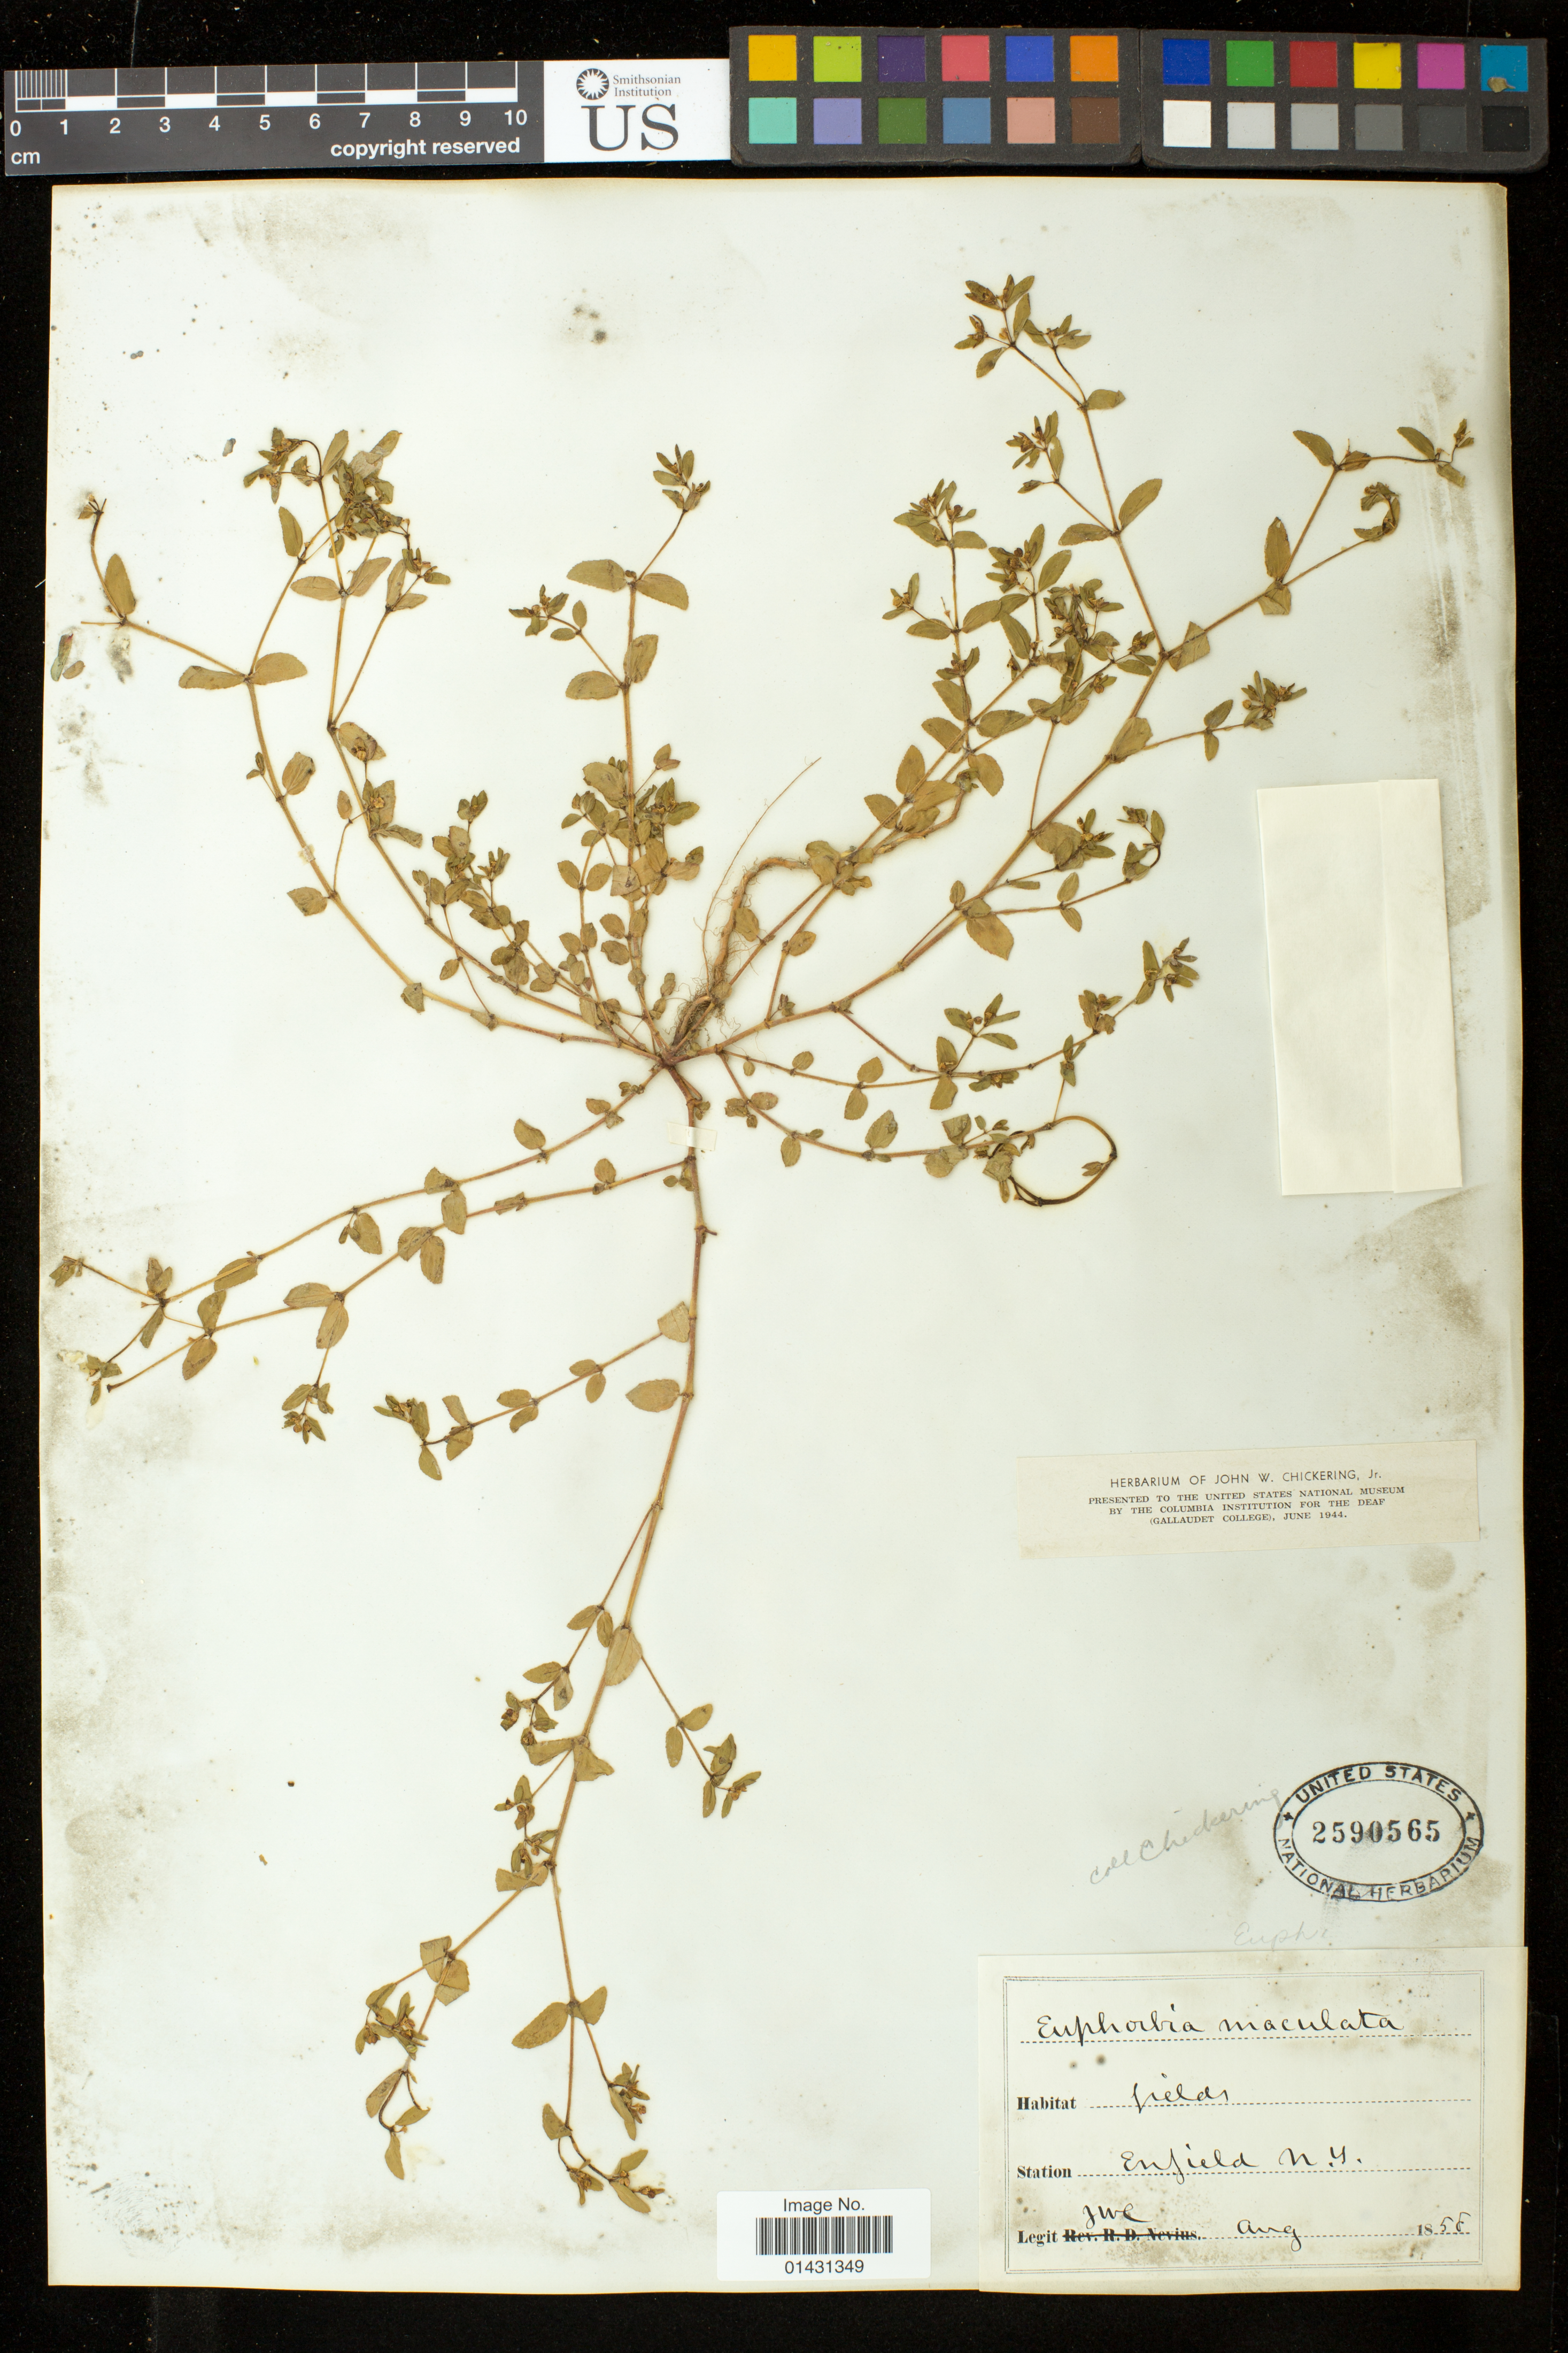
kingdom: Plantae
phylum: Tracheophyta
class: Magnoliopsida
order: Malpighiales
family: Euphorbiaceae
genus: Euphorbia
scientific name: Euphorbia maculata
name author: L.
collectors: J. W. Chickering Jr.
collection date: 1858-08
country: United States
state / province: New York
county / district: Tompkins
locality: Enfield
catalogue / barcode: US 2590565